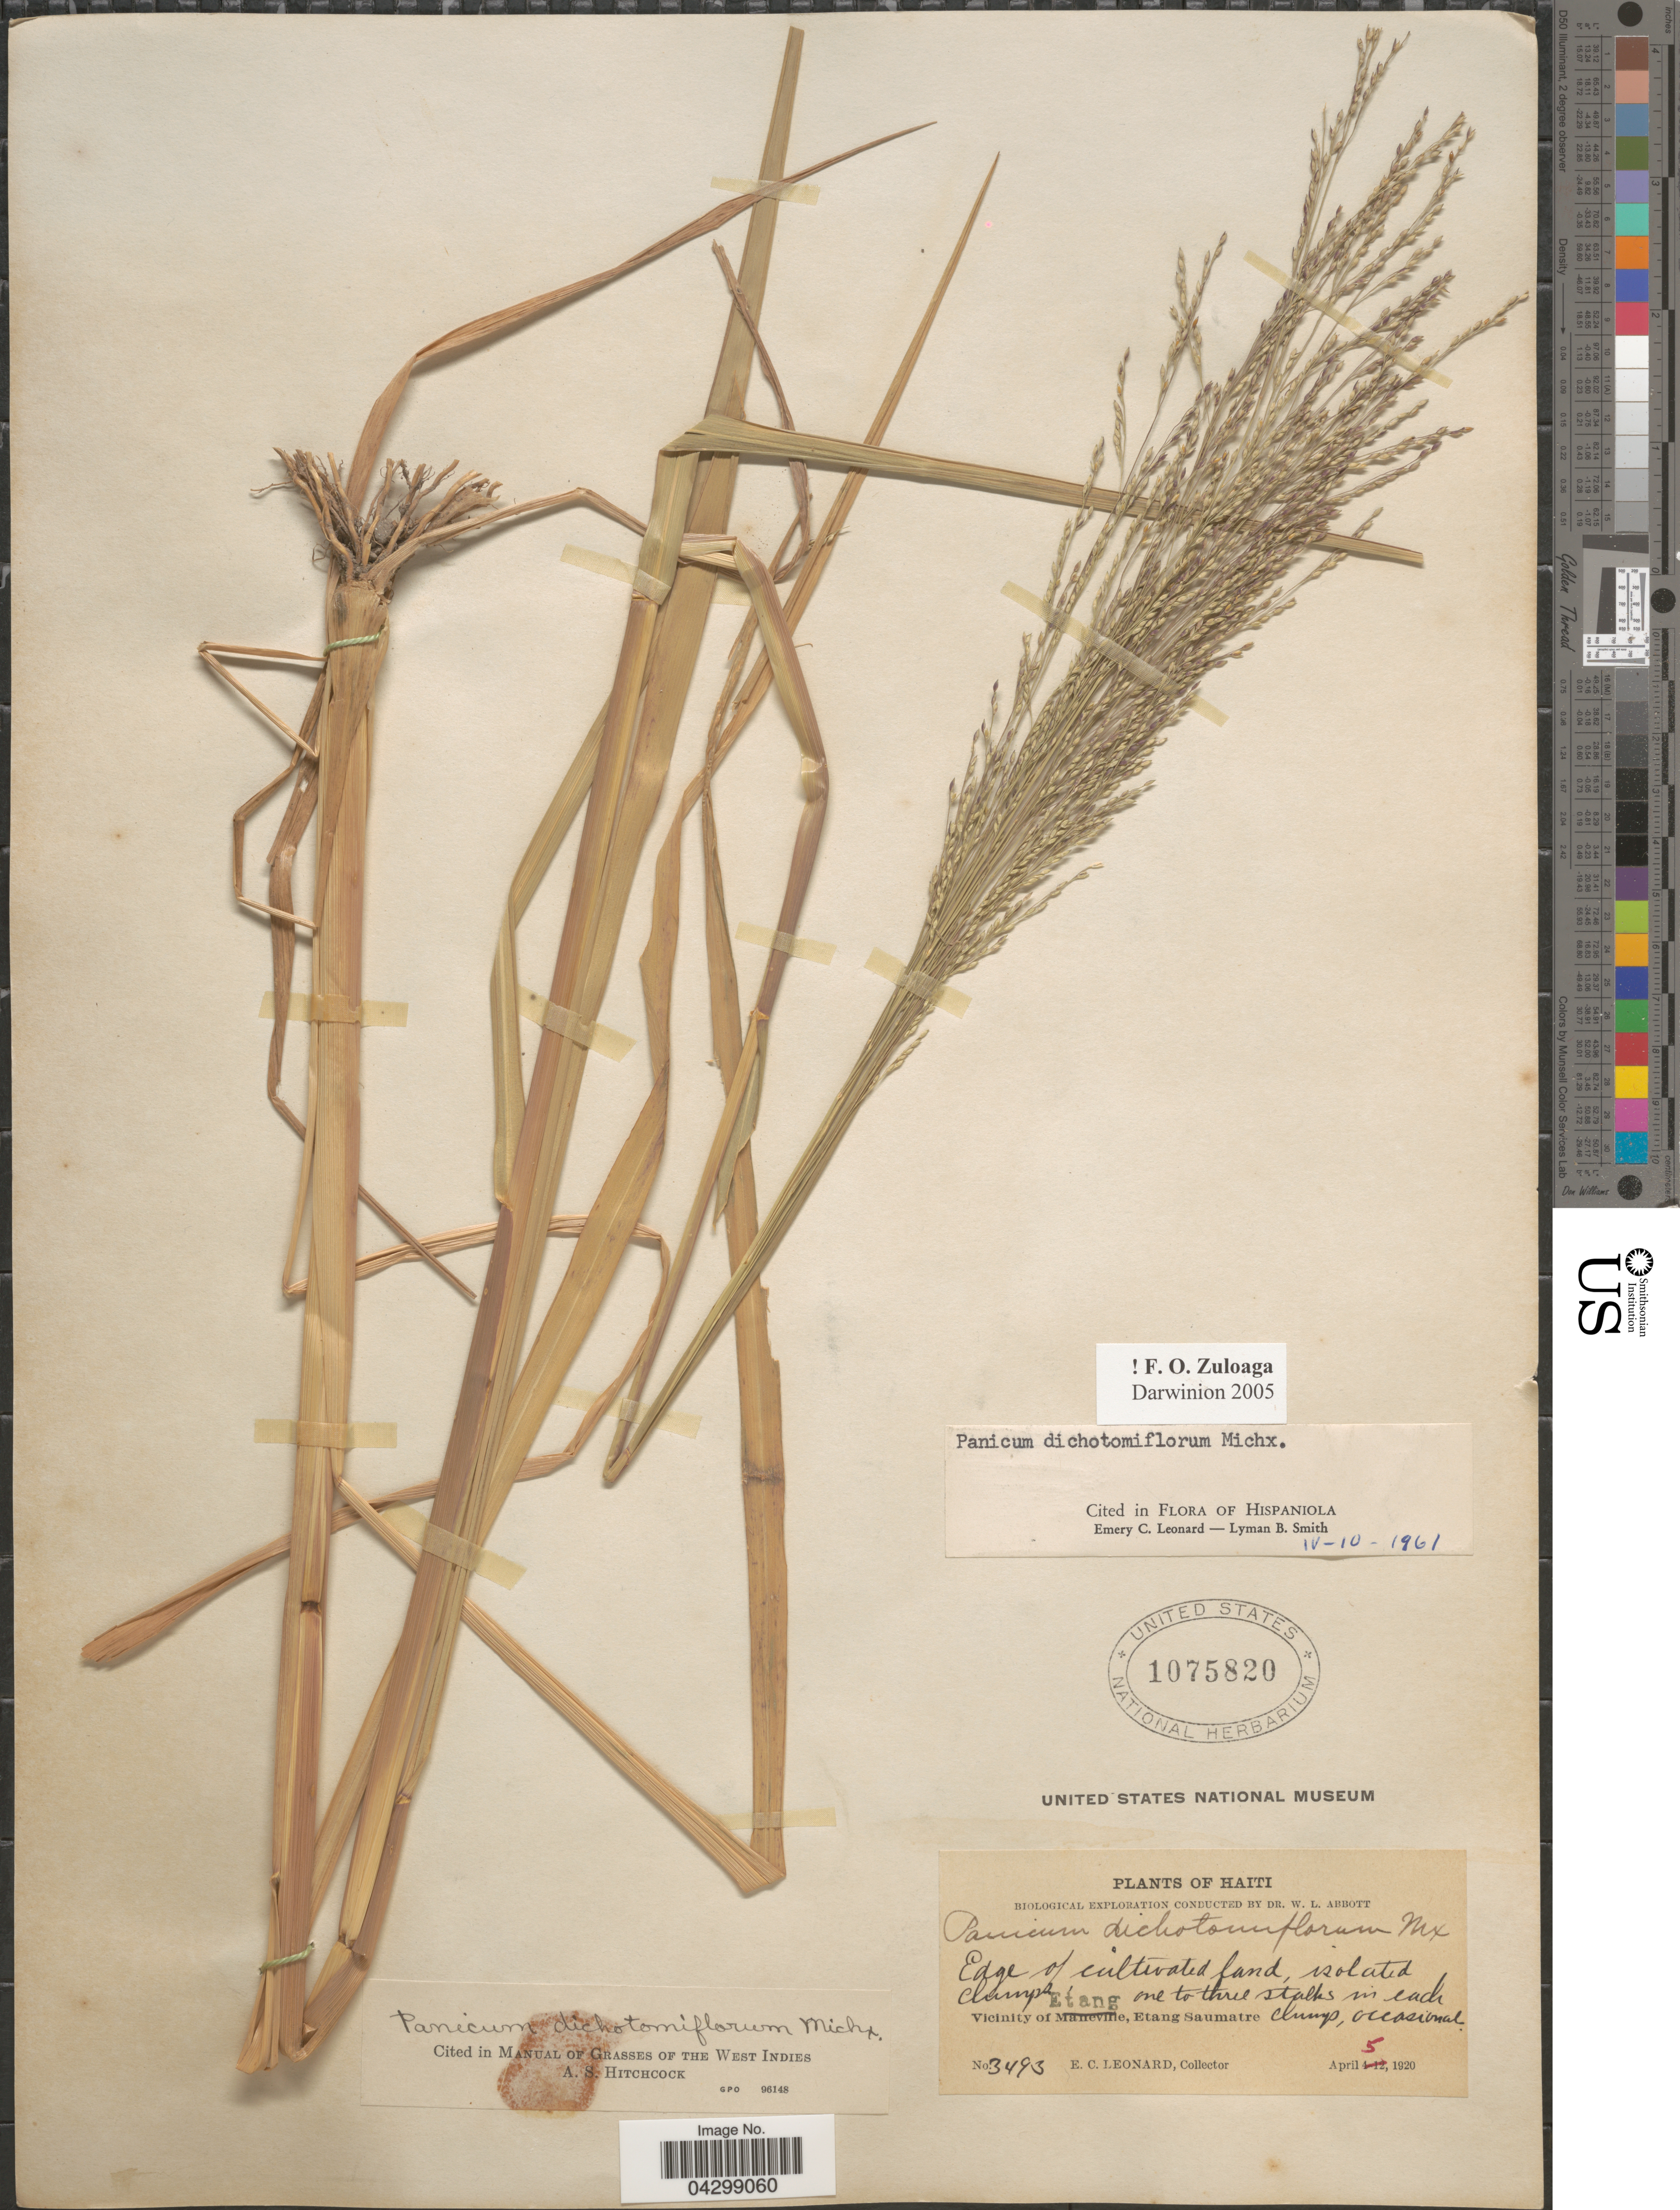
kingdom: Plantae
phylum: Tracheophyta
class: Liliopsida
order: Poales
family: Poaceae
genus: Panicum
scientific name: Panicum dichotomiflorum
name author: Michx.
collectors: E. C. Leonard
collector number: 3493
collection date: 1920-04-05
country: Haiti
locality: Biological Exploration. Edge of cultivated land. Vicinity of Etang, Etang Saumatre.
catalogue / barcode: US 1075820